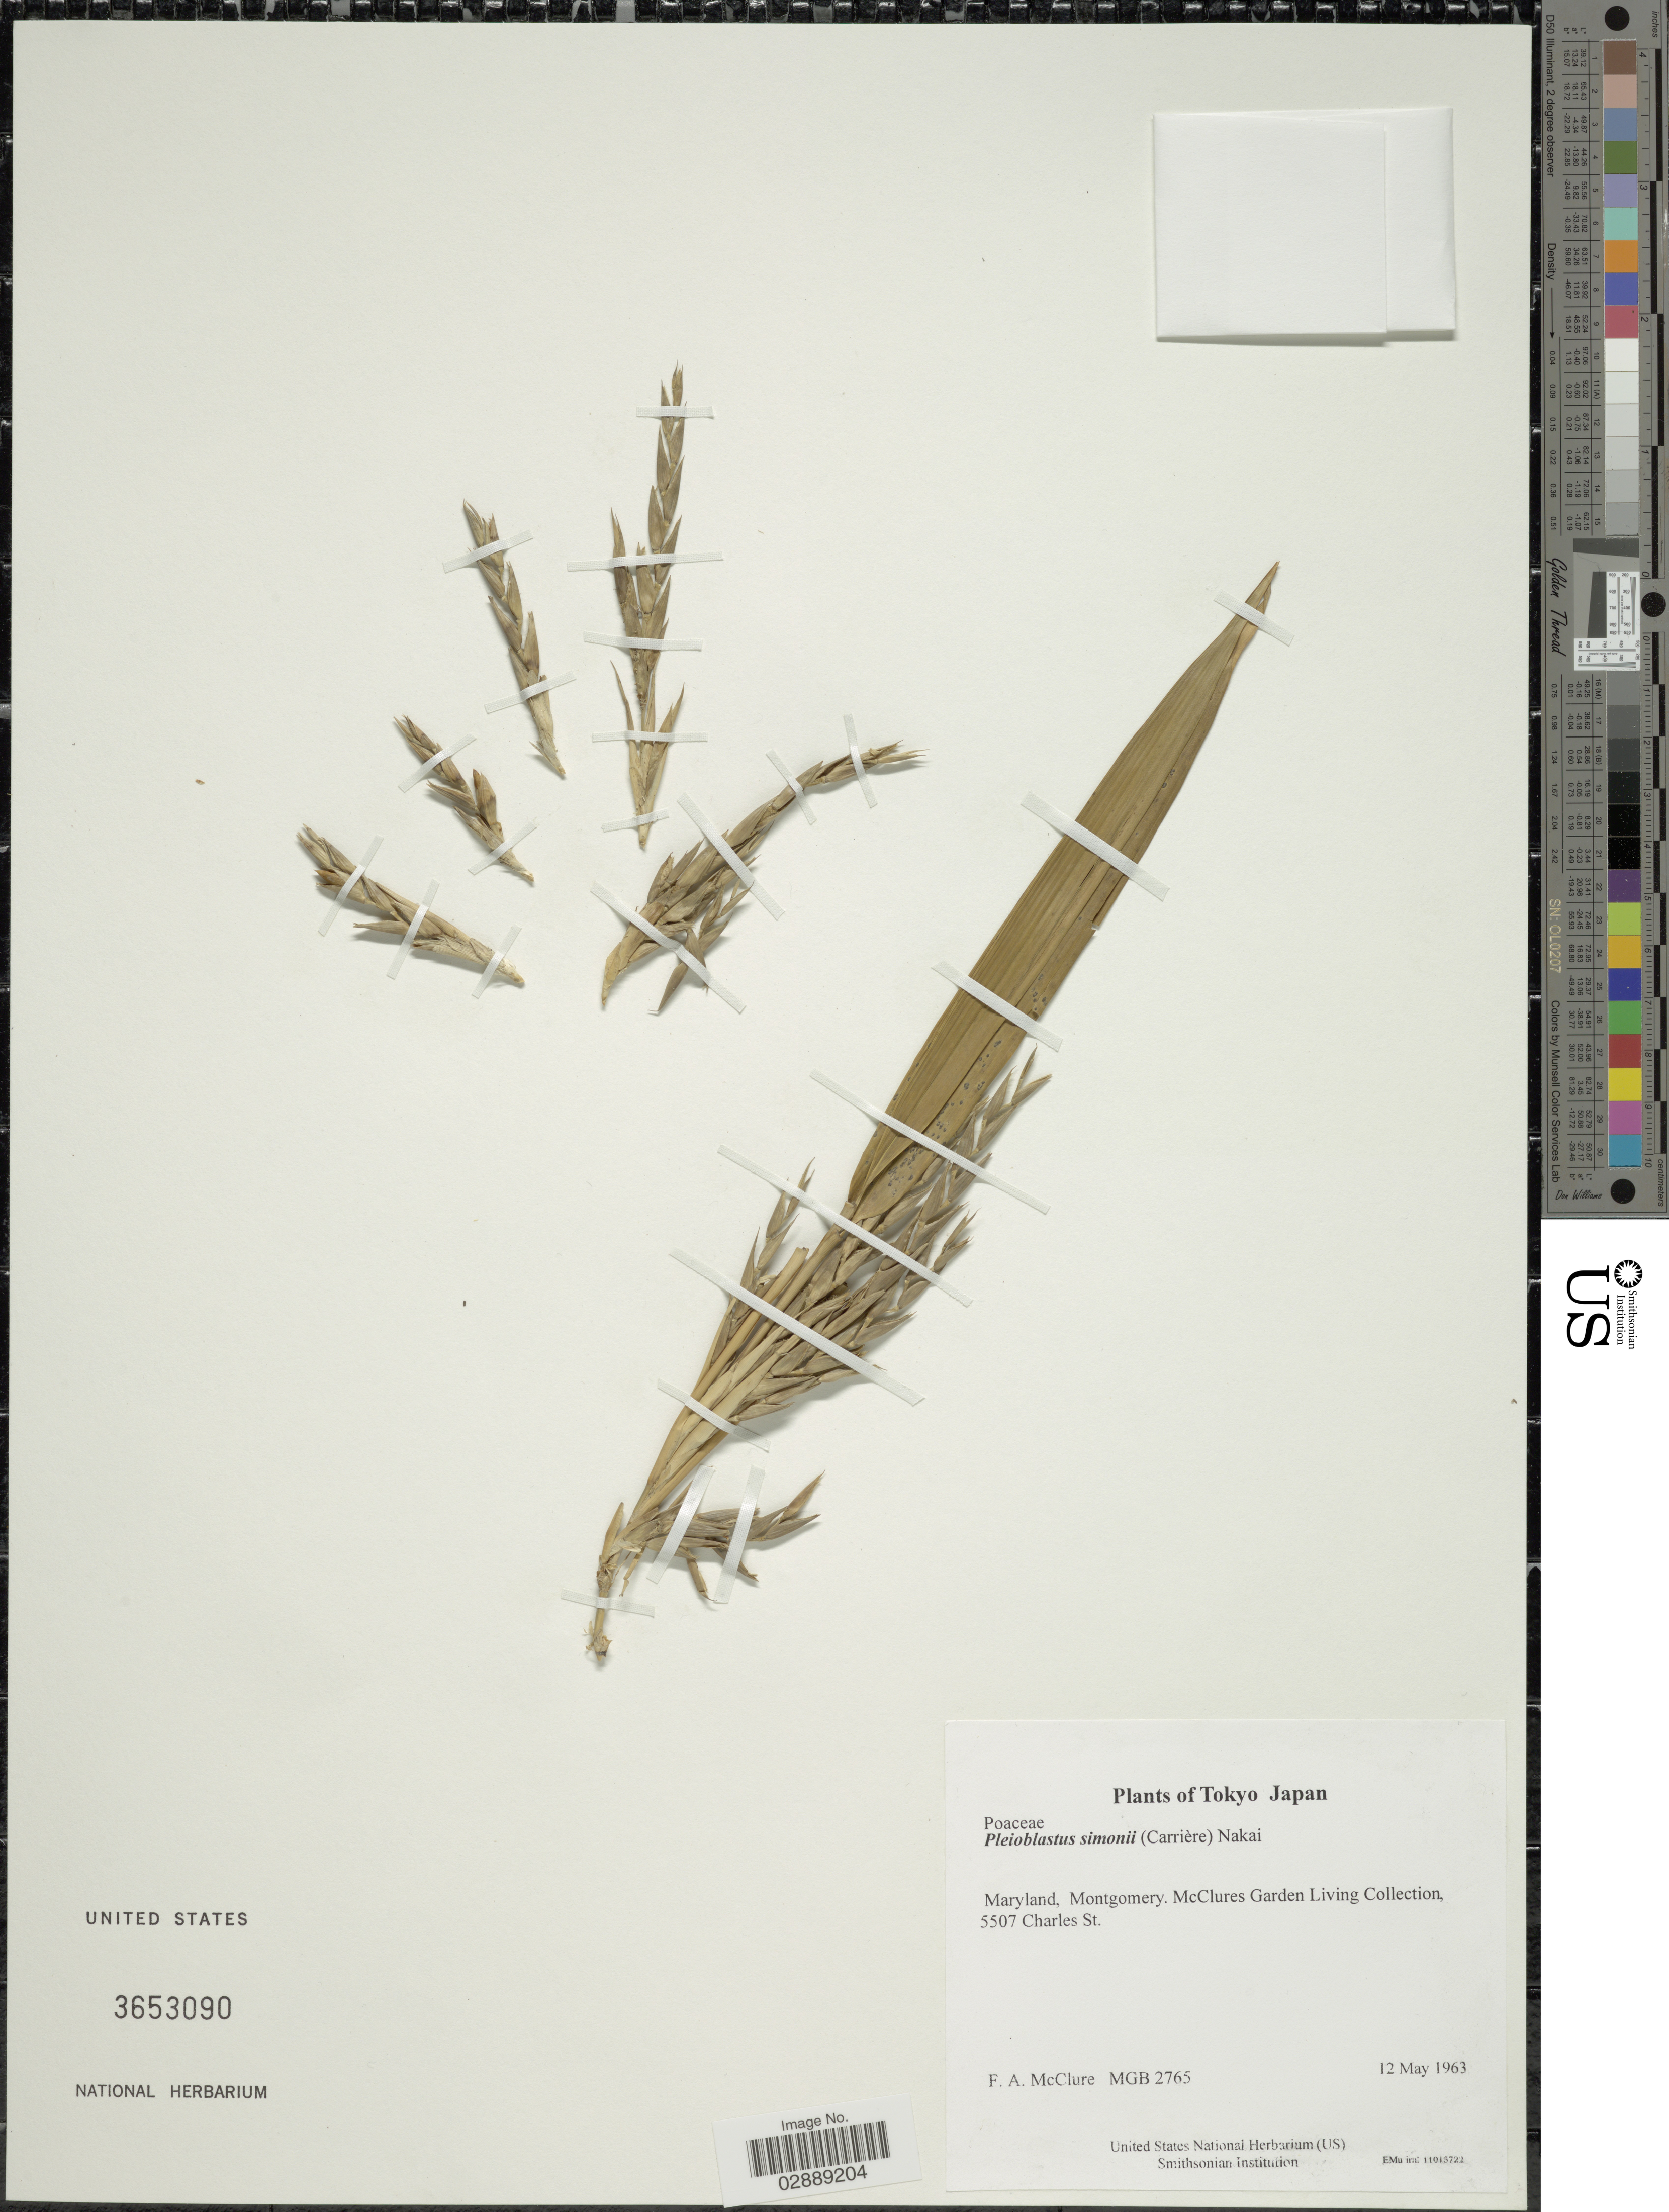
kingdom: Plantae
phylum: Tracheophyta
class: Liliopsida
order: Poales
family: Poaceae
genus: Pleioblastus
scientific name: Pleioblastus simonii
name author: (Carrière) Nakai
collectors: F. A. McClure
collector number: MGB 2765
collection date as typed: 12 May 1963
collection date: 1963-05-12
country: United States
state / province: Maryland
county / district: Montgomery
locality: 5507 Charles Street, Bethesda (McClure's garden)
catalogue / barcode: US 3653090